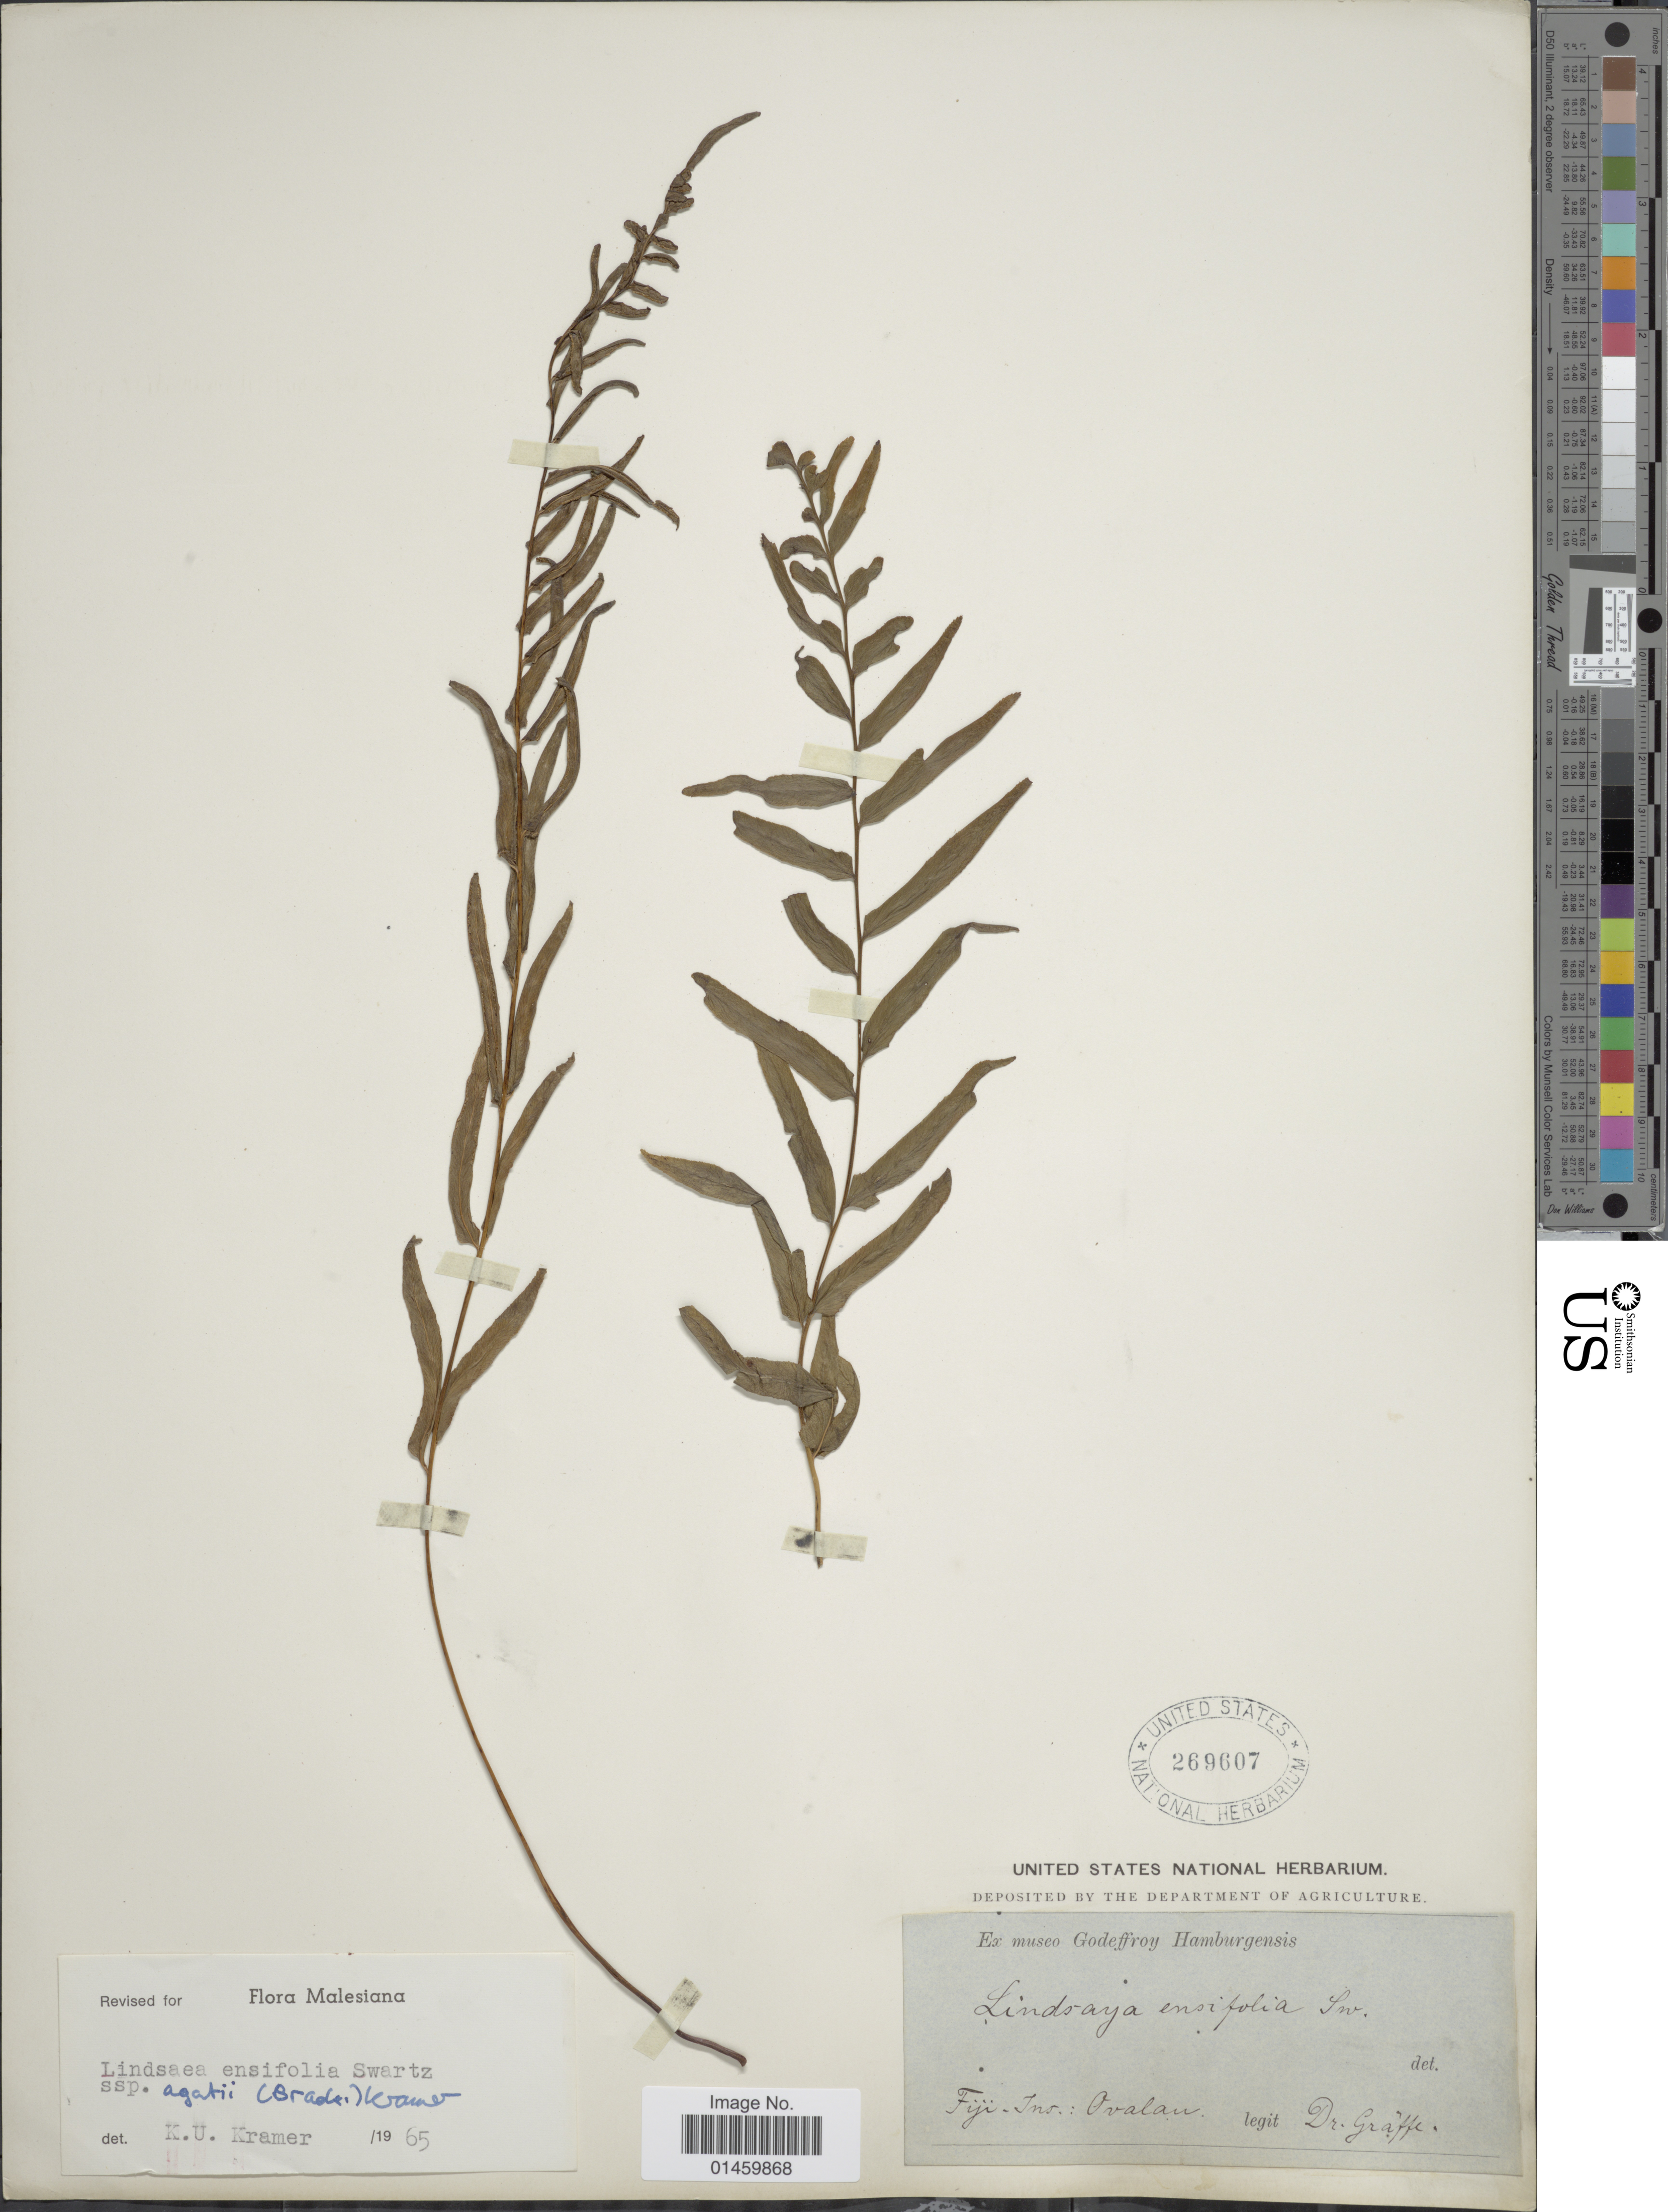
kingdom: Plantae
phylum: Tracheophyta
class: Polypodiopsida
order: Polypodiales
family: Lindsaeaceae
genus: Lindsaea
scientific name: Lindsaea ensifolia subsp. agatii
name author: (Brack.) K.U. Kramer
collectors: Graffe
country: Fiji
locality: Ins.: Ovalau.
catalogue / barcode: US 269607